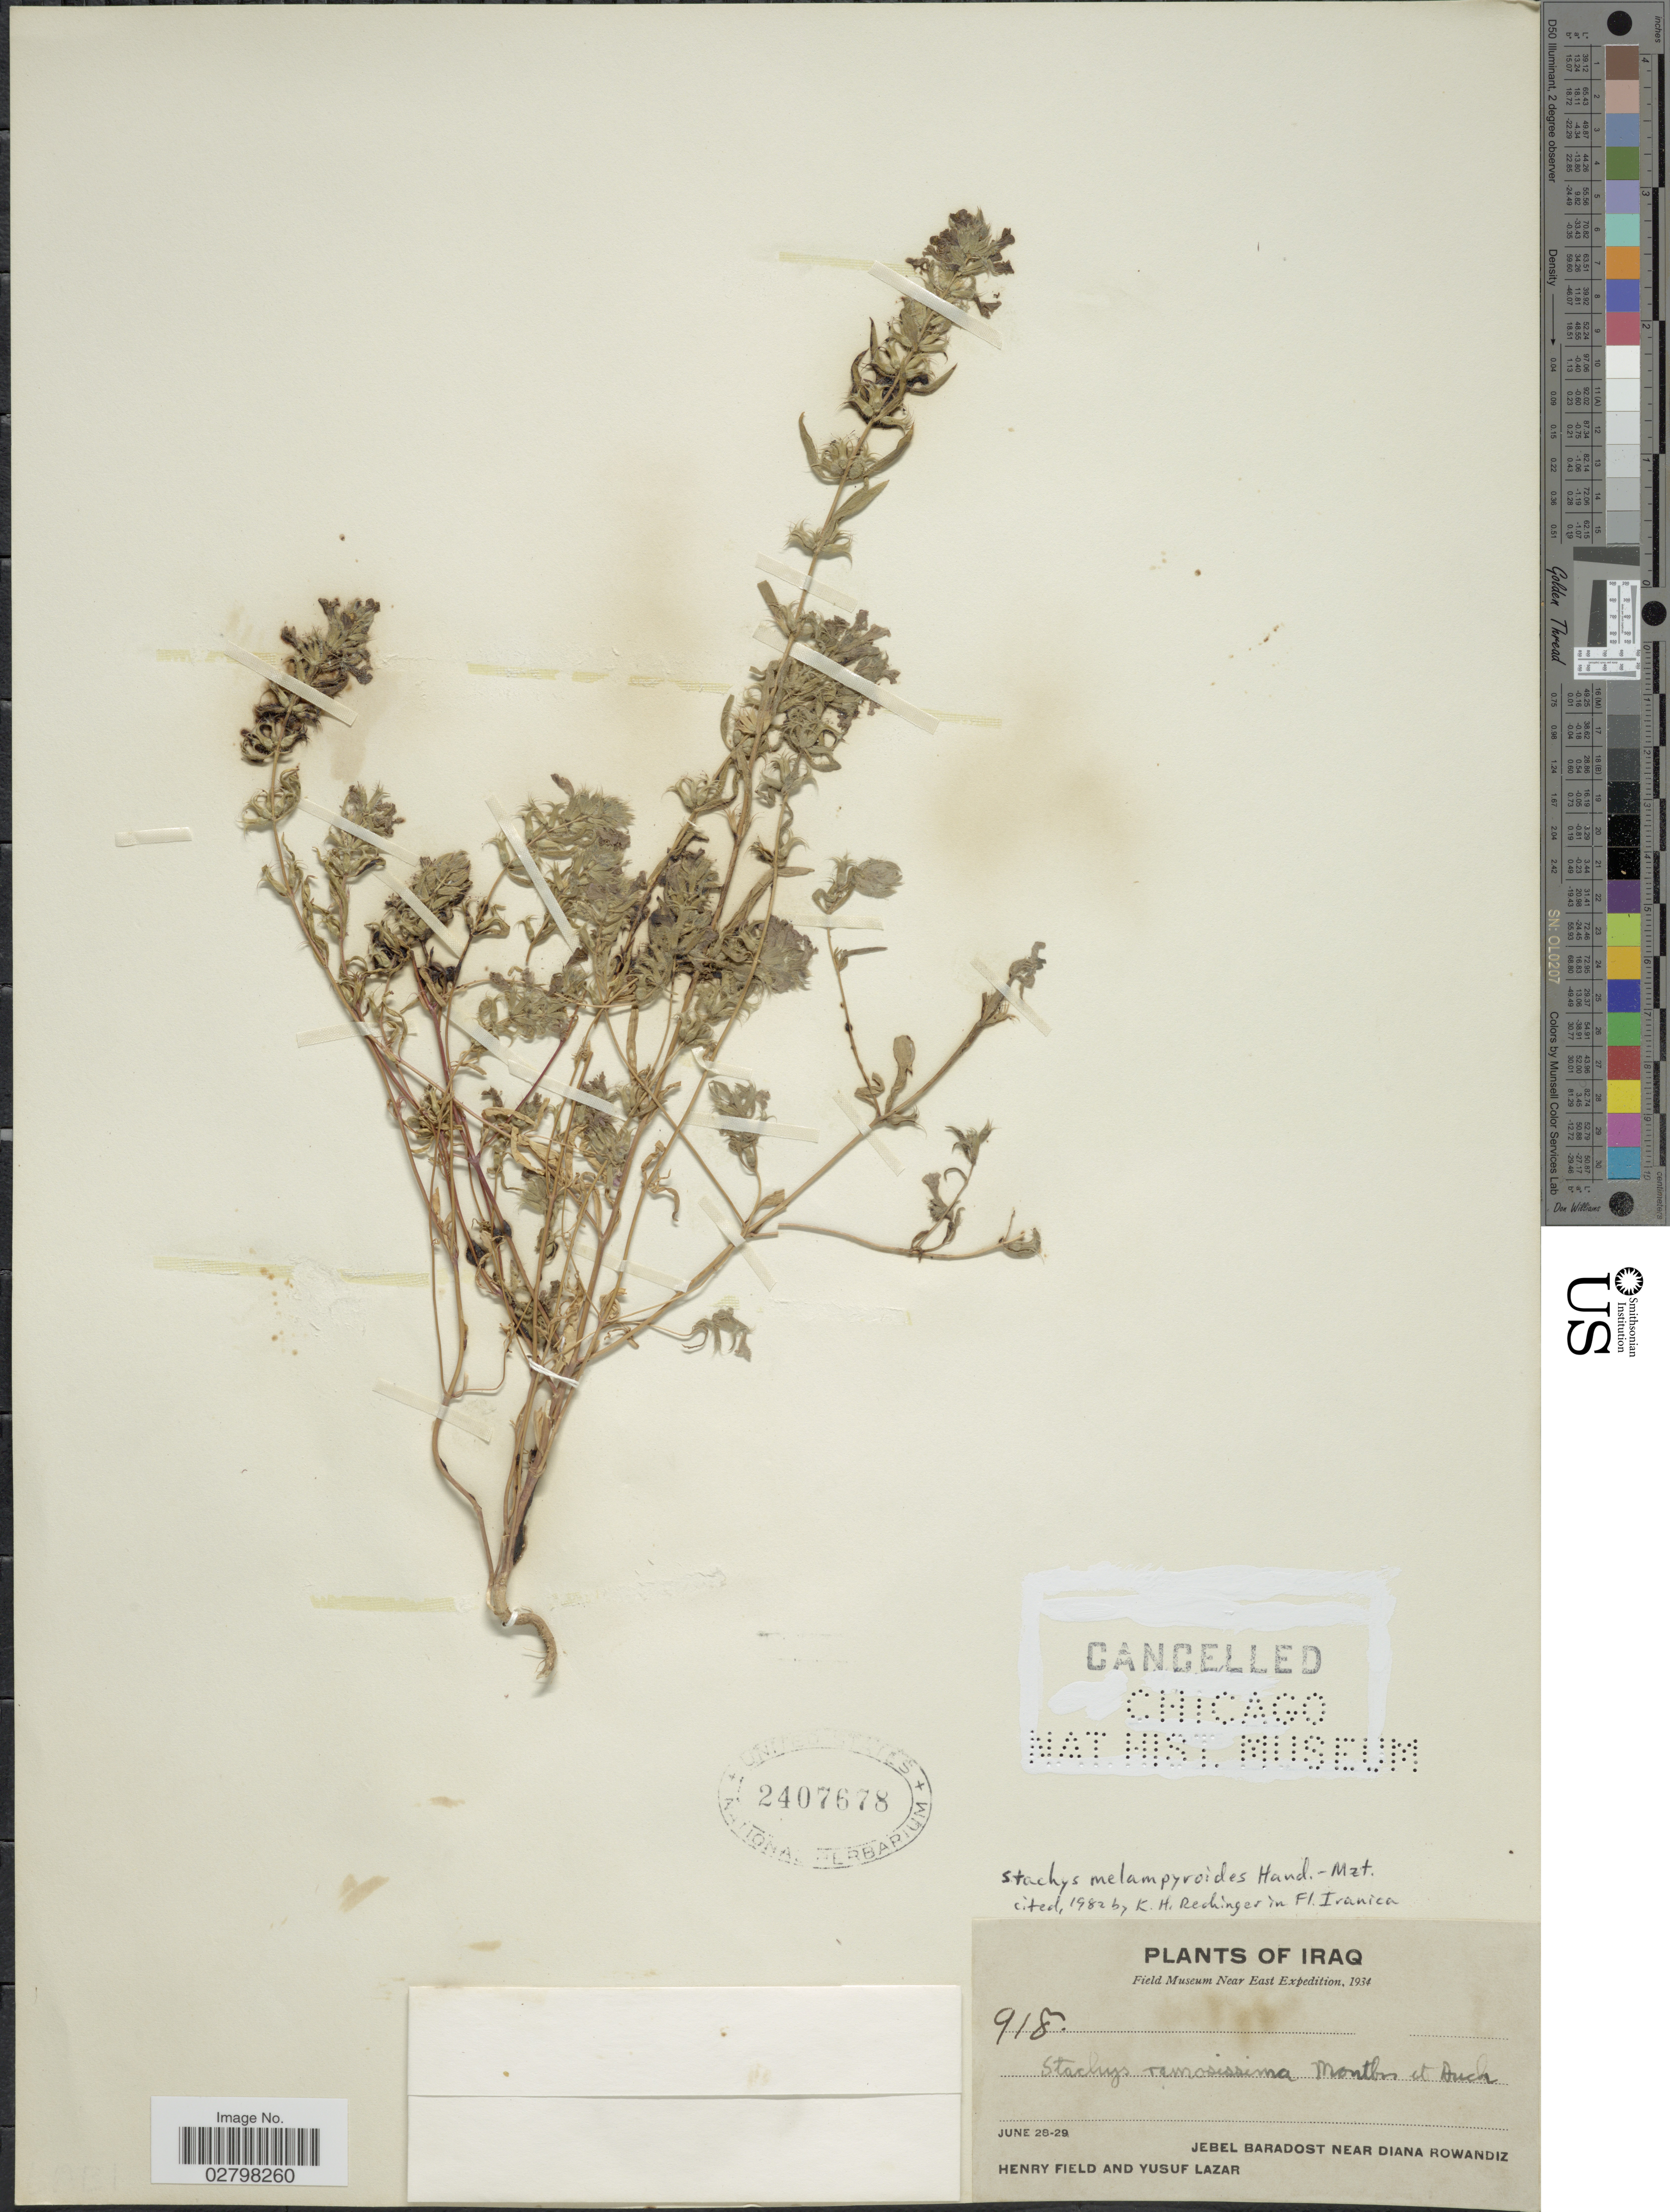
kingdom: Plantae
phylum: Tracheophyta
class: Magnoliopsida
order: Lamiales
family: Lamiaceae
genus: Stachys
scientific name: Stachys melampyroides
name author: Hand.-Mazz.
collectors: H. Field & Y. Lazar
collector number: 918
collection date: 1934-06-28/1934-06-29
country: Iraq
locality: Jebel Baradost near Diana Rowandiz.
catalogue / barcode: US 2407678